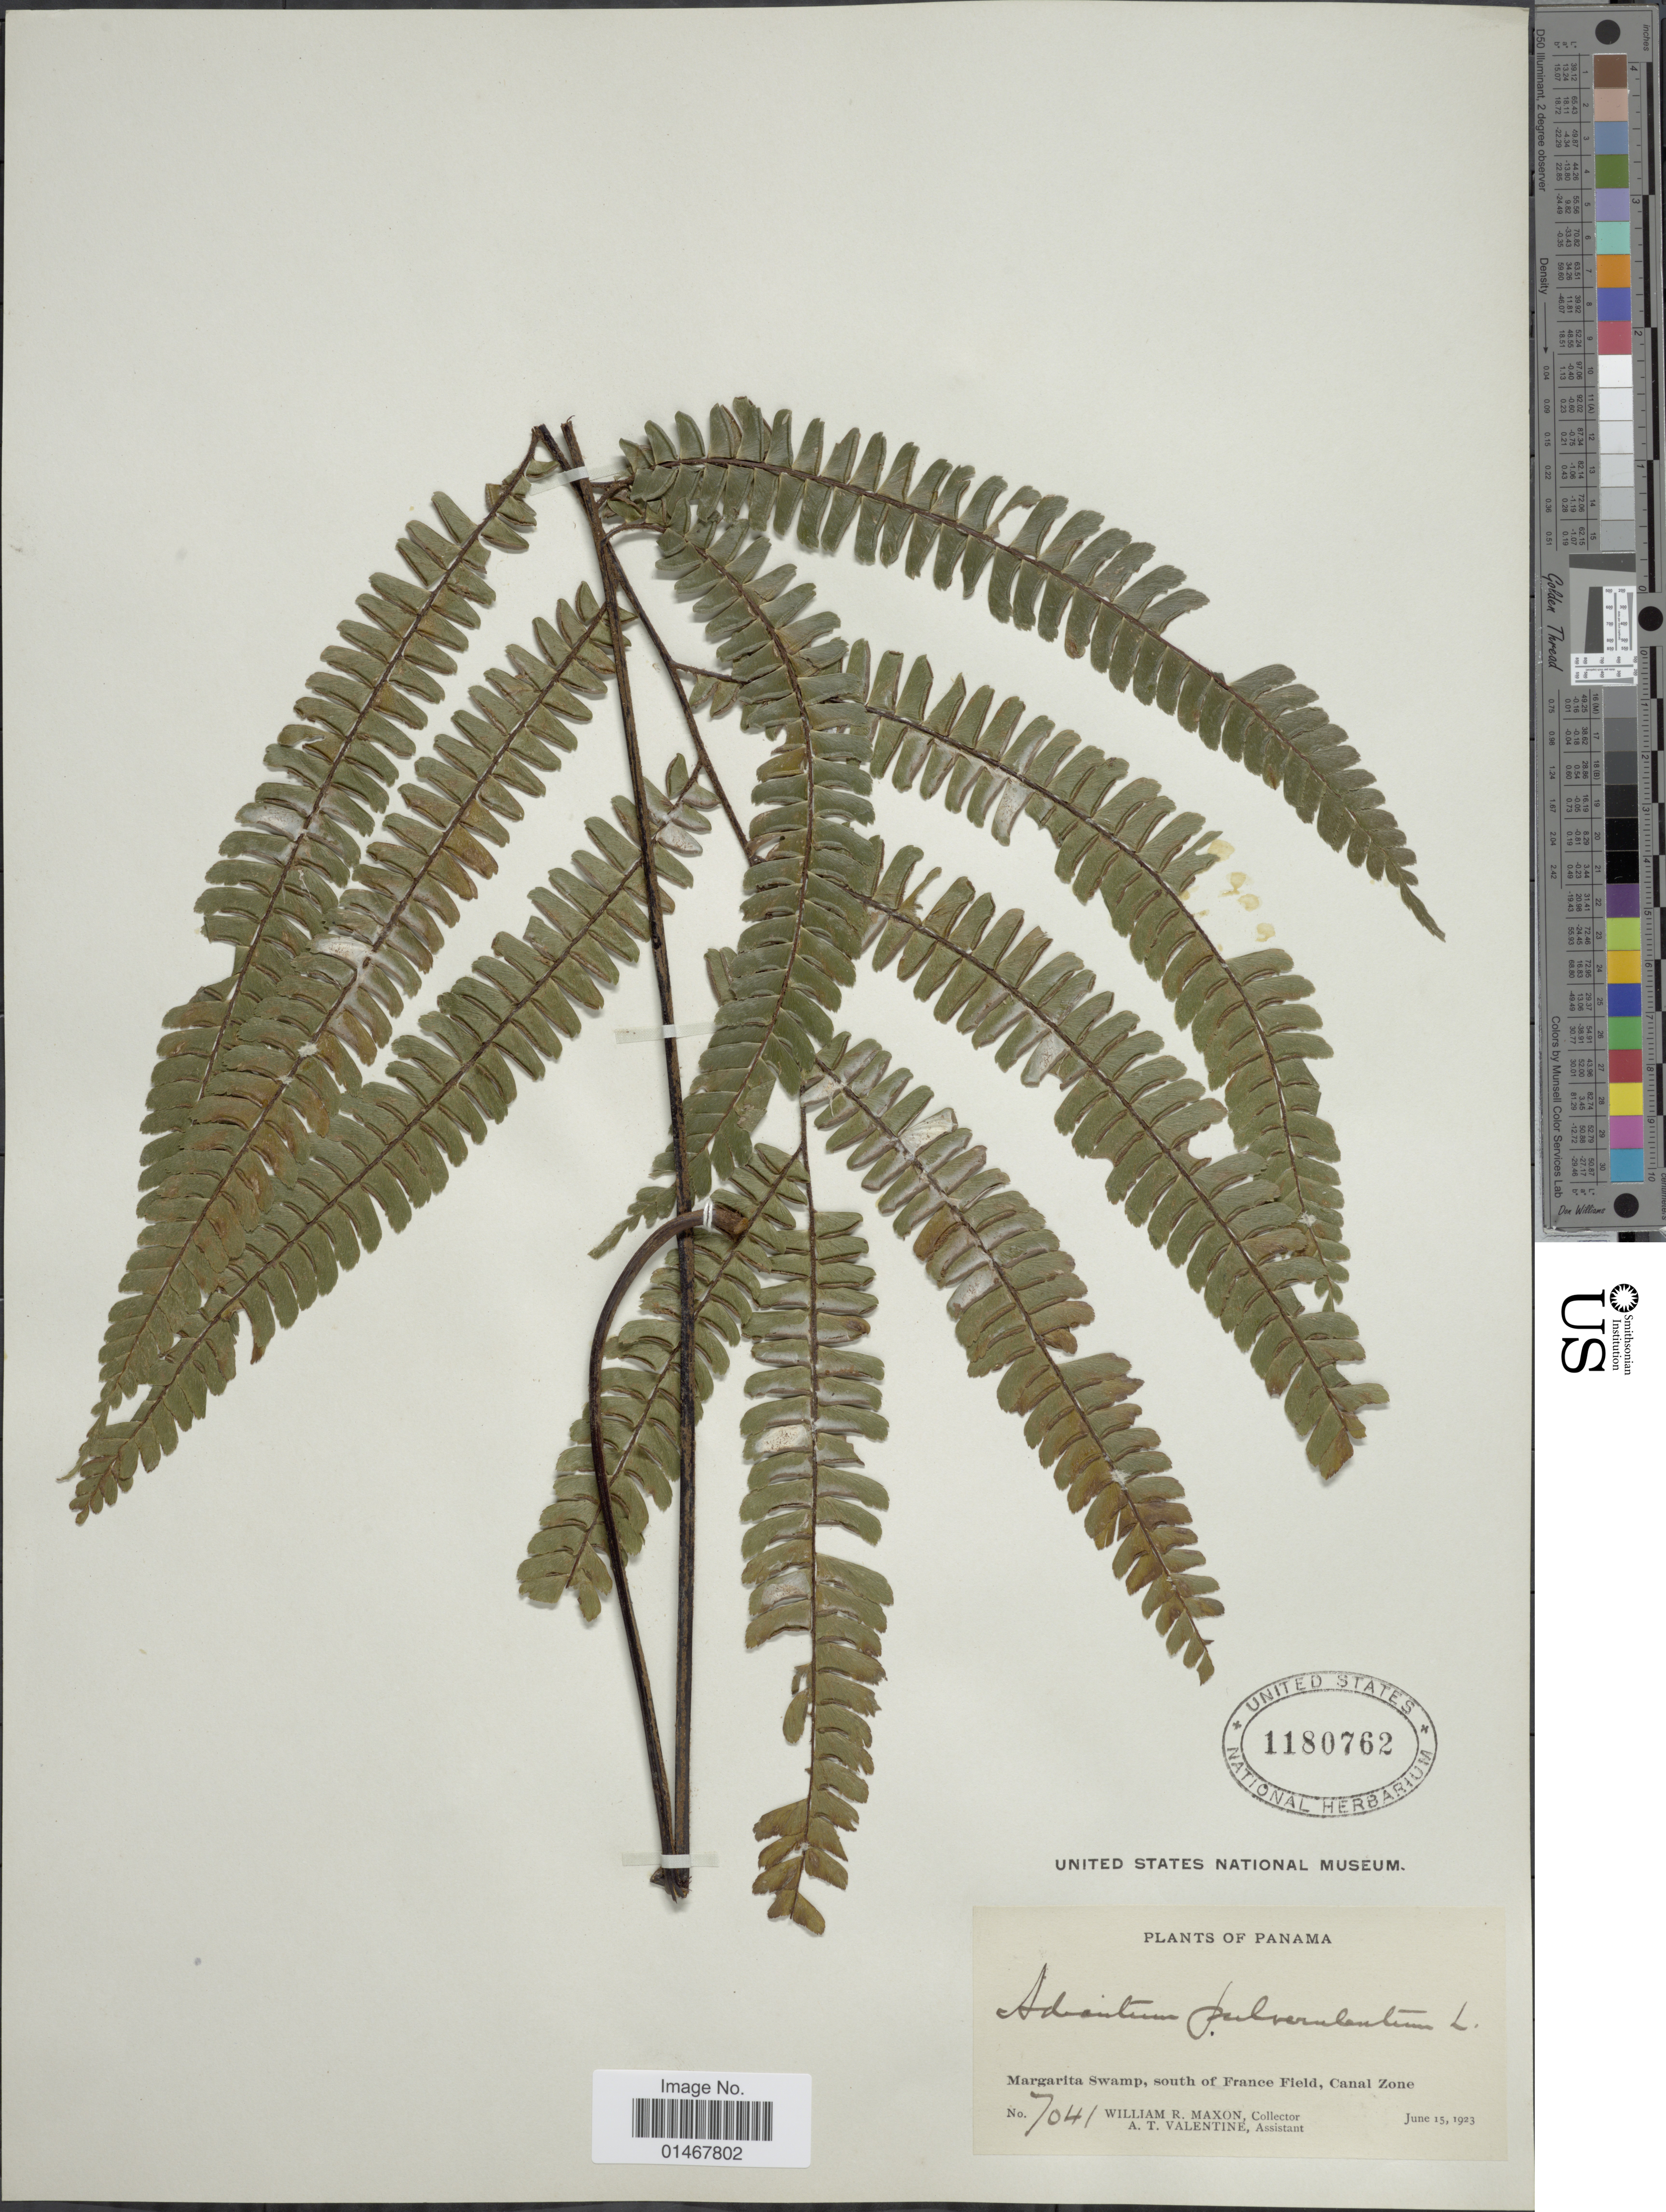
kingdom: Plantae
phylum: Tracheophyta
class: Polypodiopsida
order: Polypodiales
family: Pteridaceae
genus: Adiantum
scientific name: Adiantum pulverulentum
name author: L.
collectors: W. R. Maxon & A. Valentine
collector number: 7041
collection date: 1923-06-15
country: Panama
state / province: Colón / Panamá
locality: Margarita Swamp, south of France Field, Canal Zone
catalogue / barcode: US 1180762